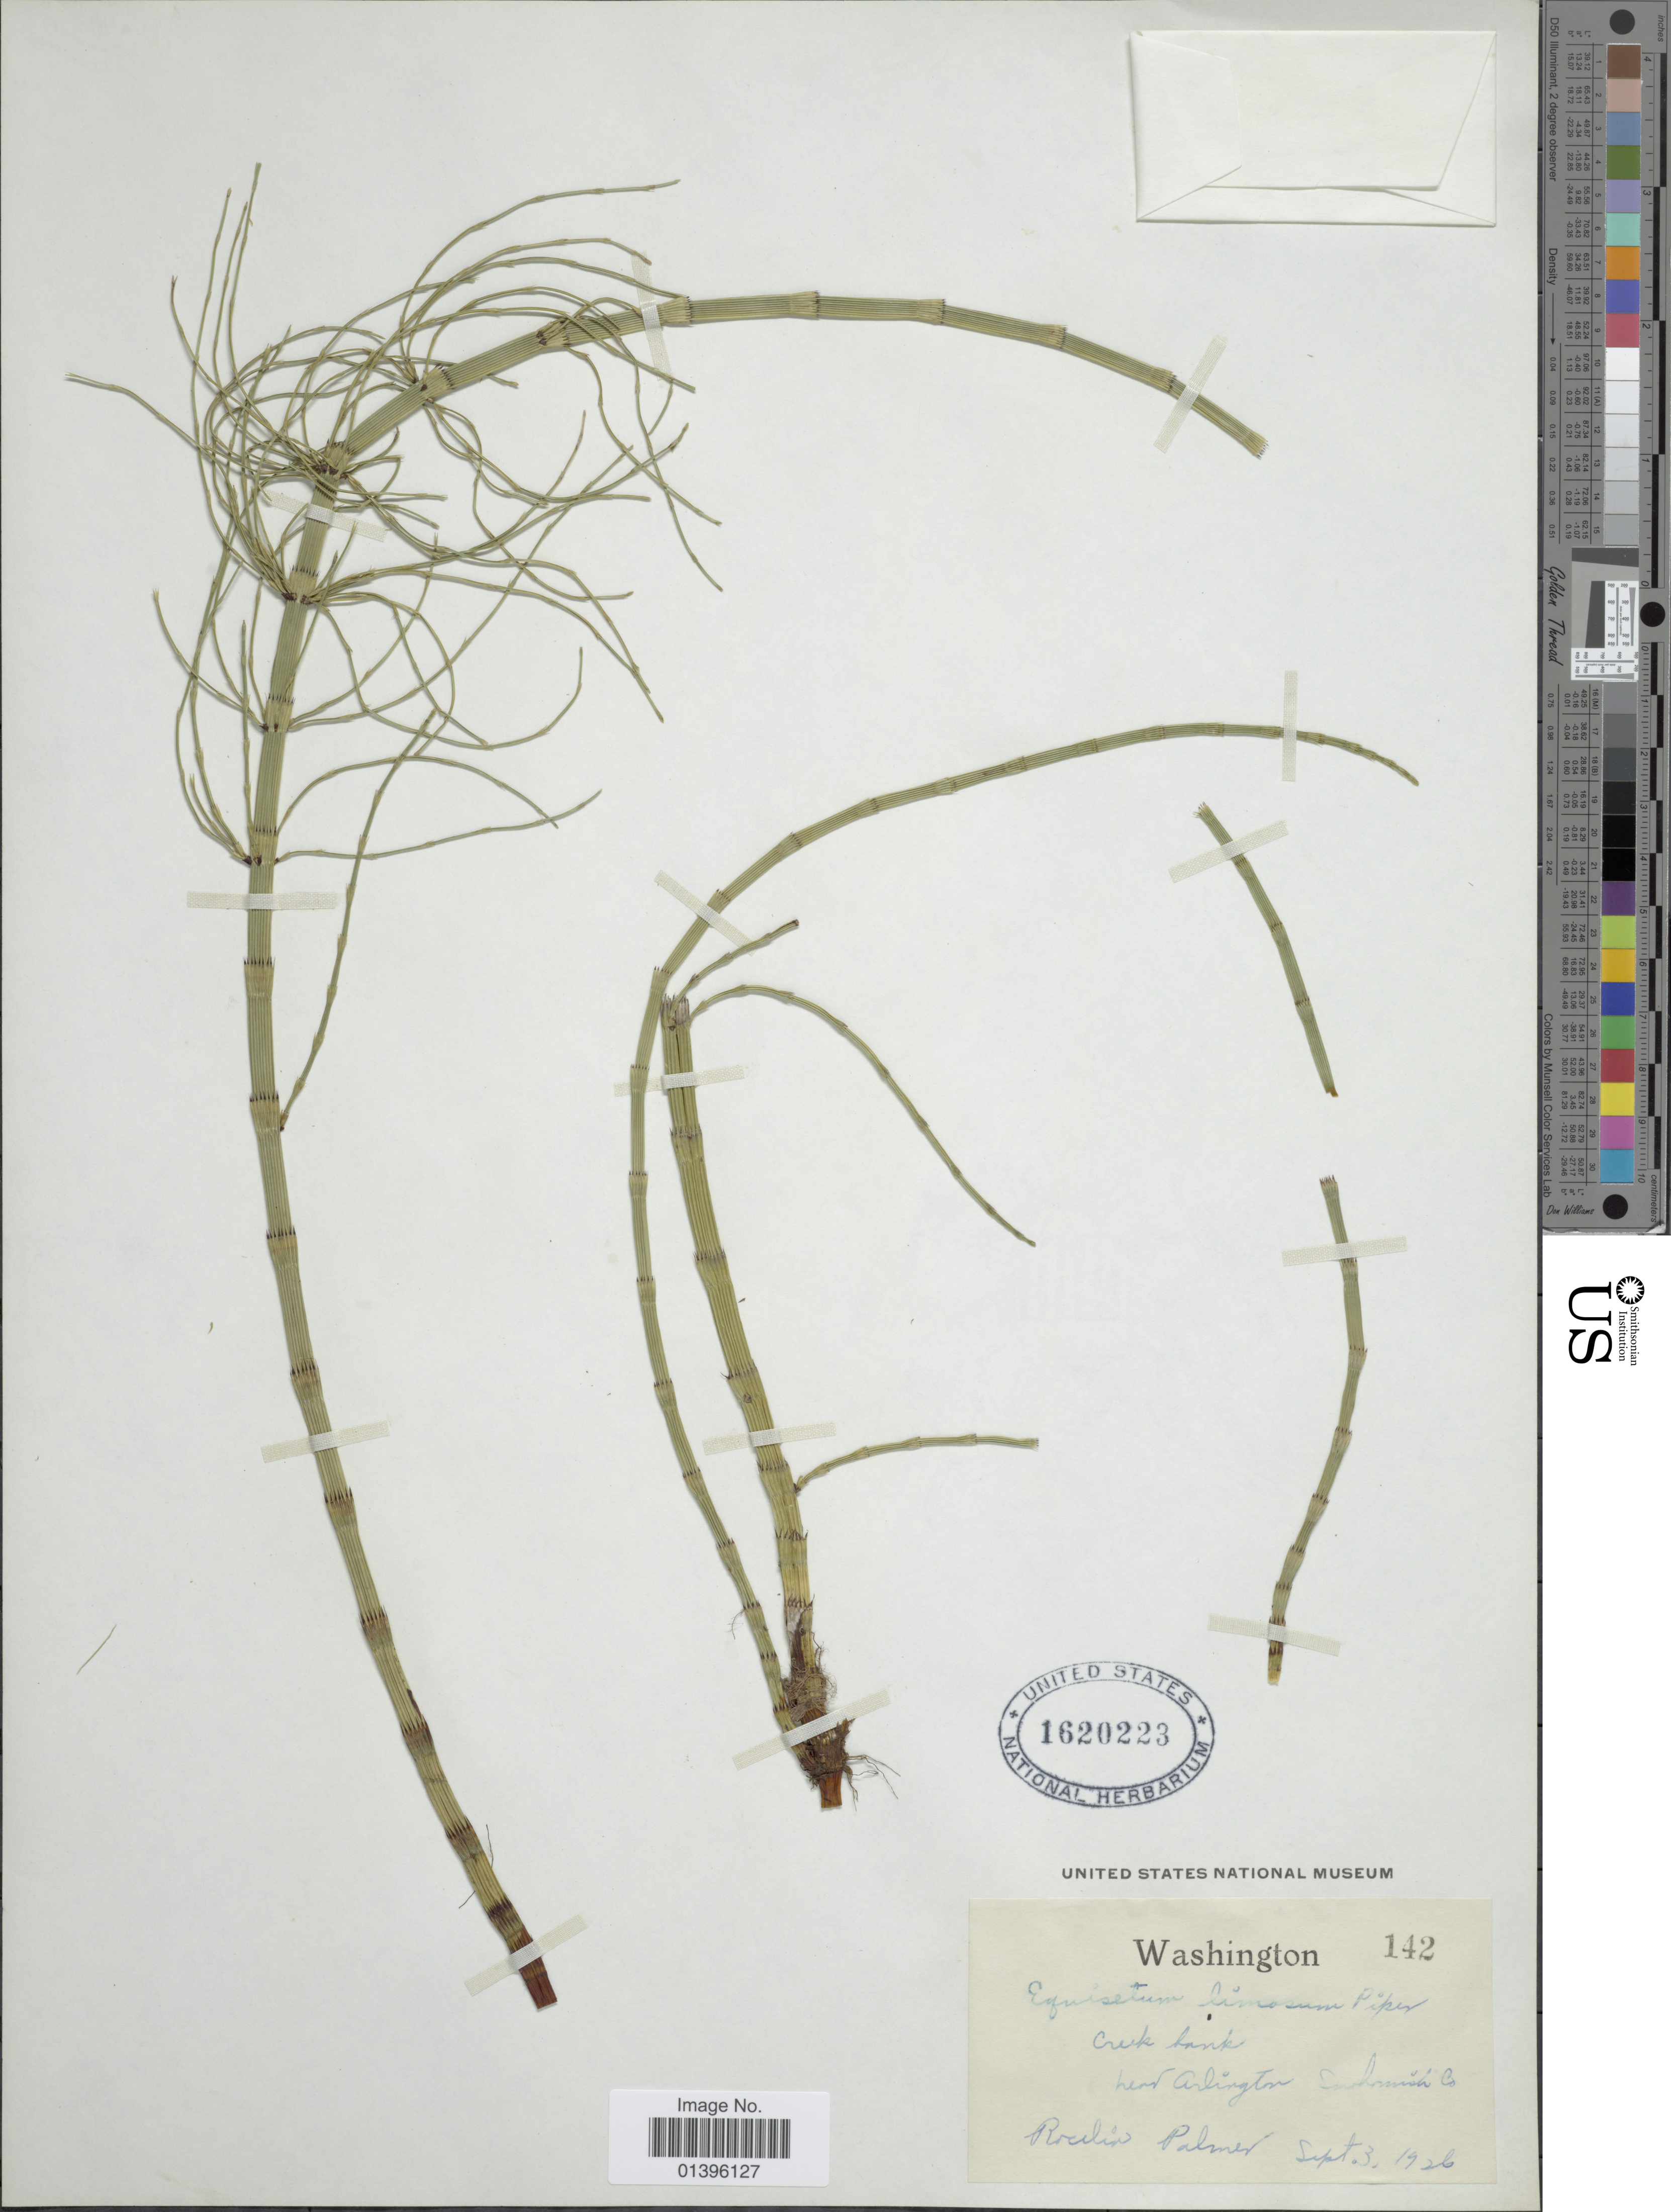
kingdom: Plantae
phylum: Tracheophyta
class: Polypodiopsida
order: Equisetales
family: Equisetaceae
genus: Equisetum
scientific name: Equisetum fluviatile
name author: L.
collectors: R. Palmer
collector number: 142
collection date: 1926-09-03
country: United States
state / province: Washington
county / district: Snohomish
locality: Creek bank, near Arlington Snohomish Co.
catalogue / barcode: US 1620223